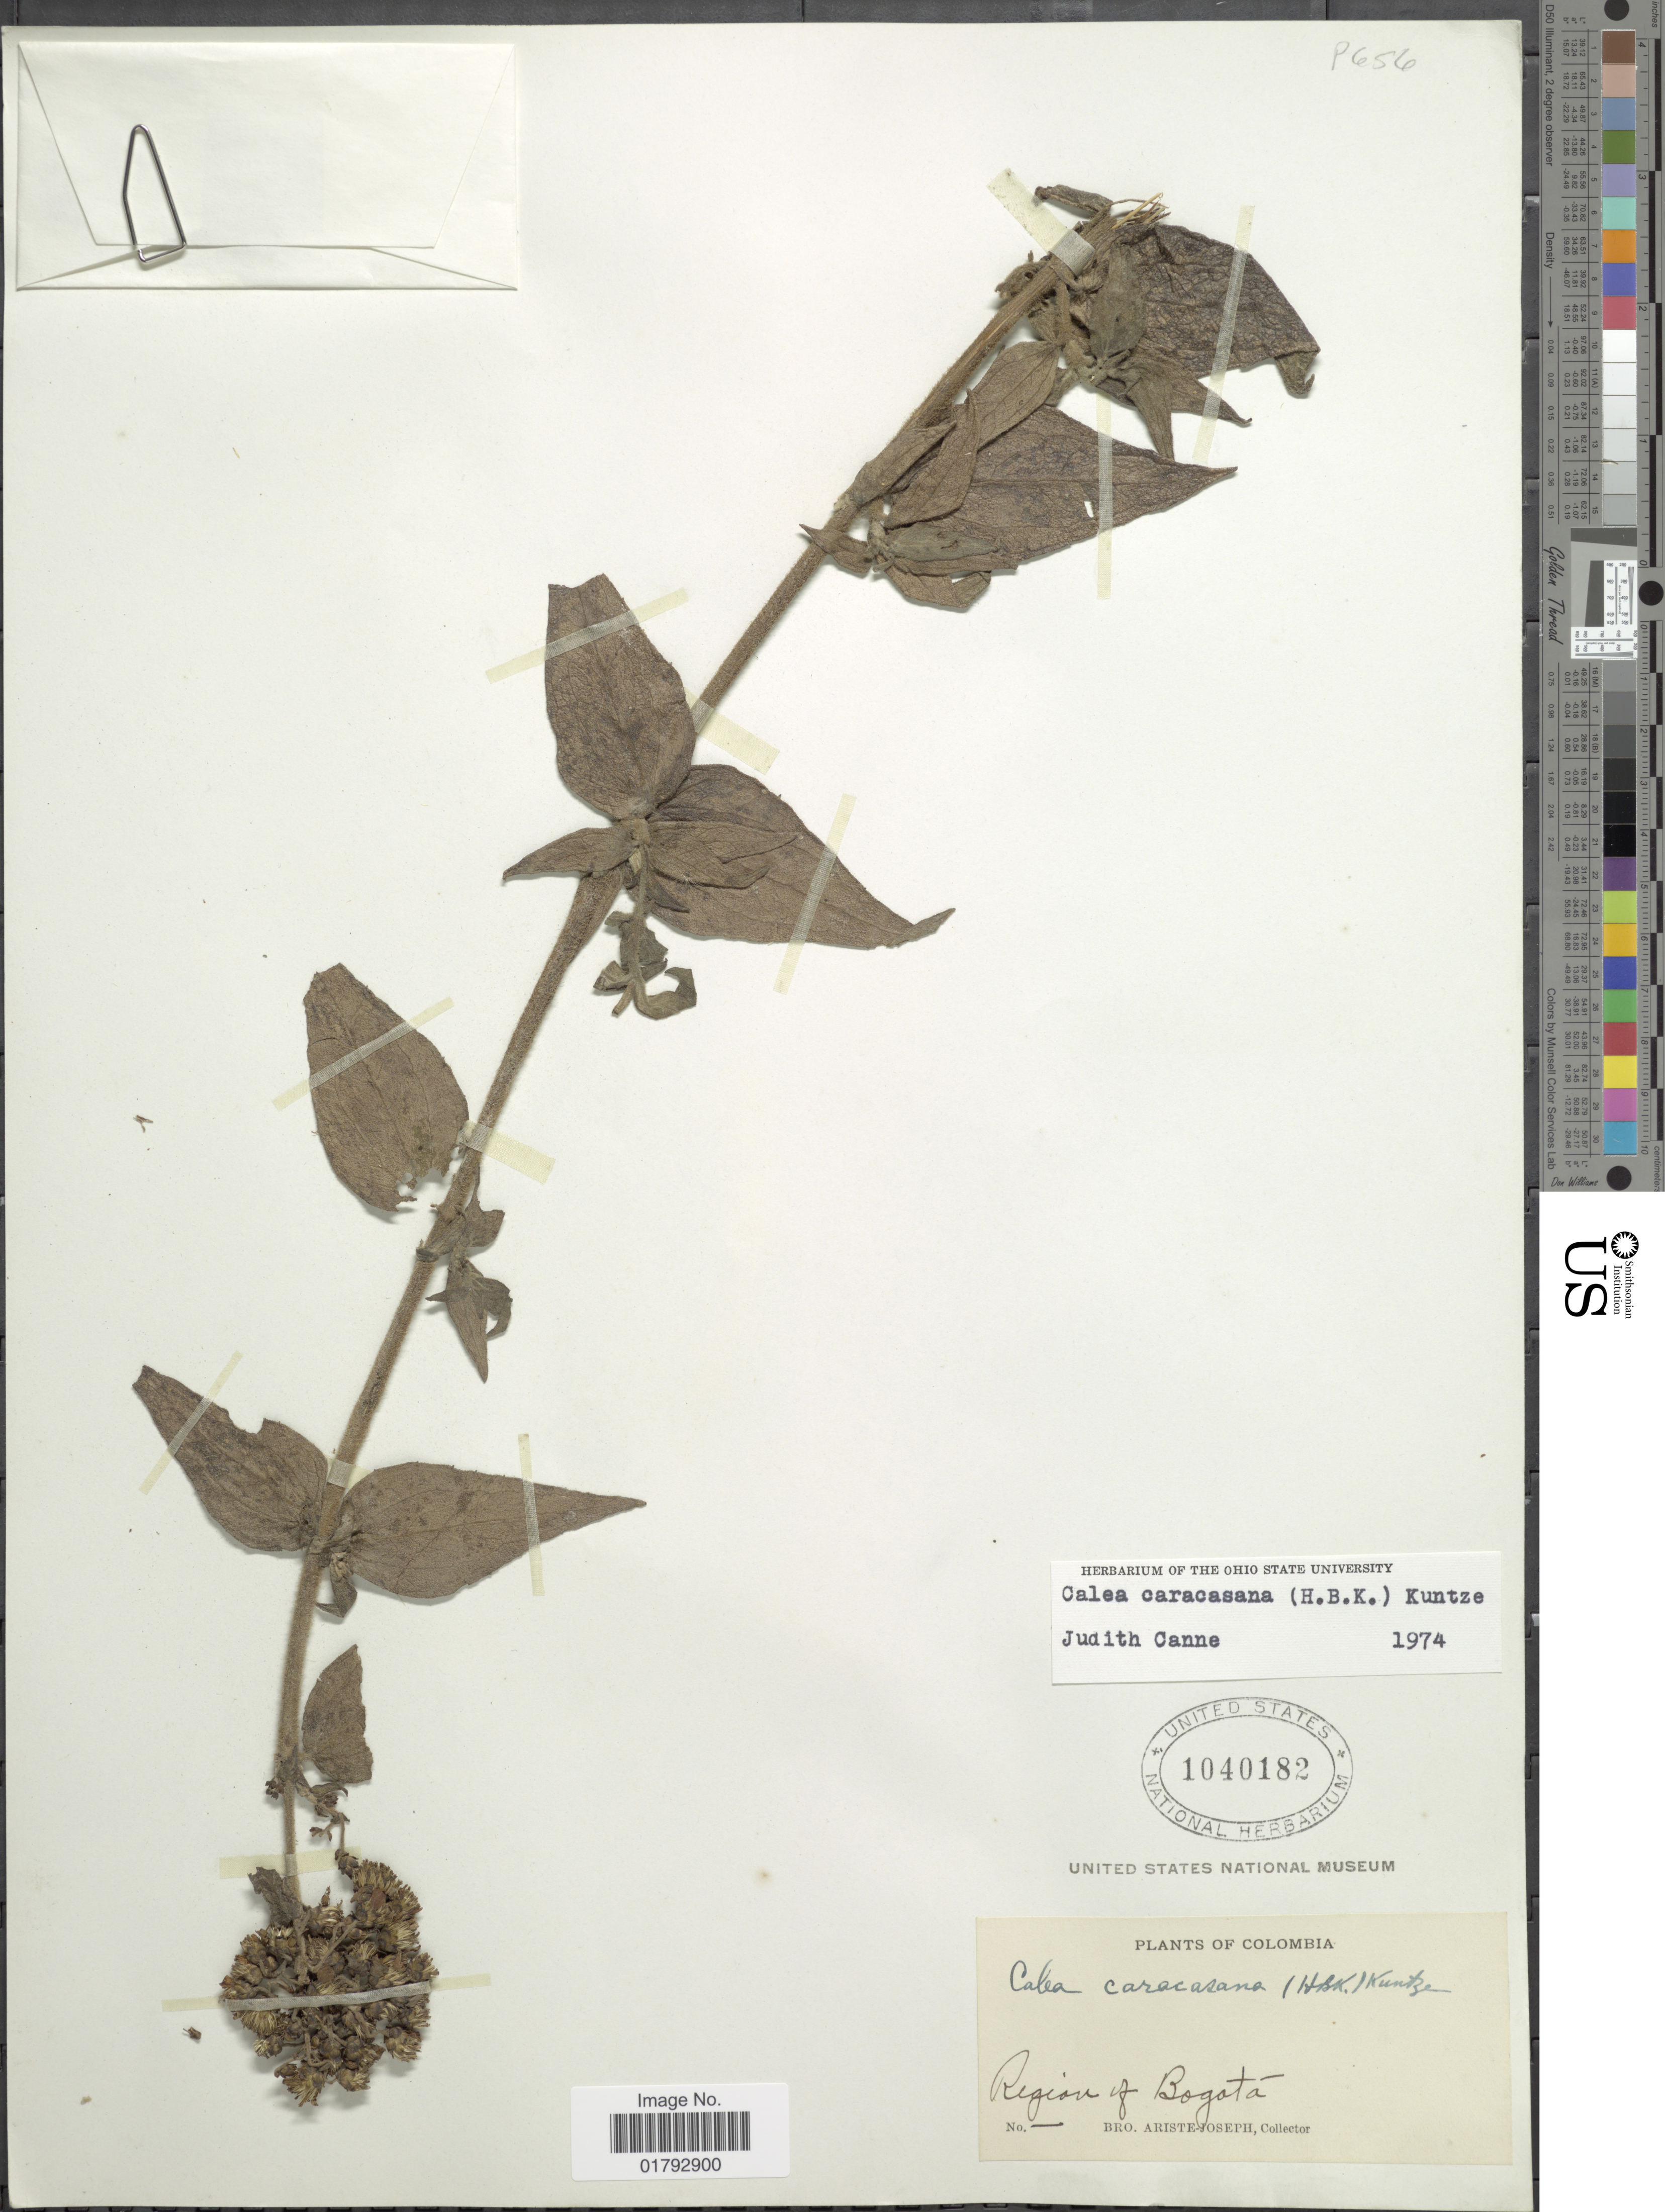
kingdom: Plantae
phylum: Tracheophyta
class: Magnoliopsida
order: Asterales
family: Asteraceae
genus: Alloispermum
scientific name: Alloispermum caracasanum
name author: (Kunth) H. Rob.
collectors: Bro. Ariste-Joseph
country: Colombia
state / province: Bogota D.C.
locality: Region of Bogota,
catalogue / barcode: US 1040182